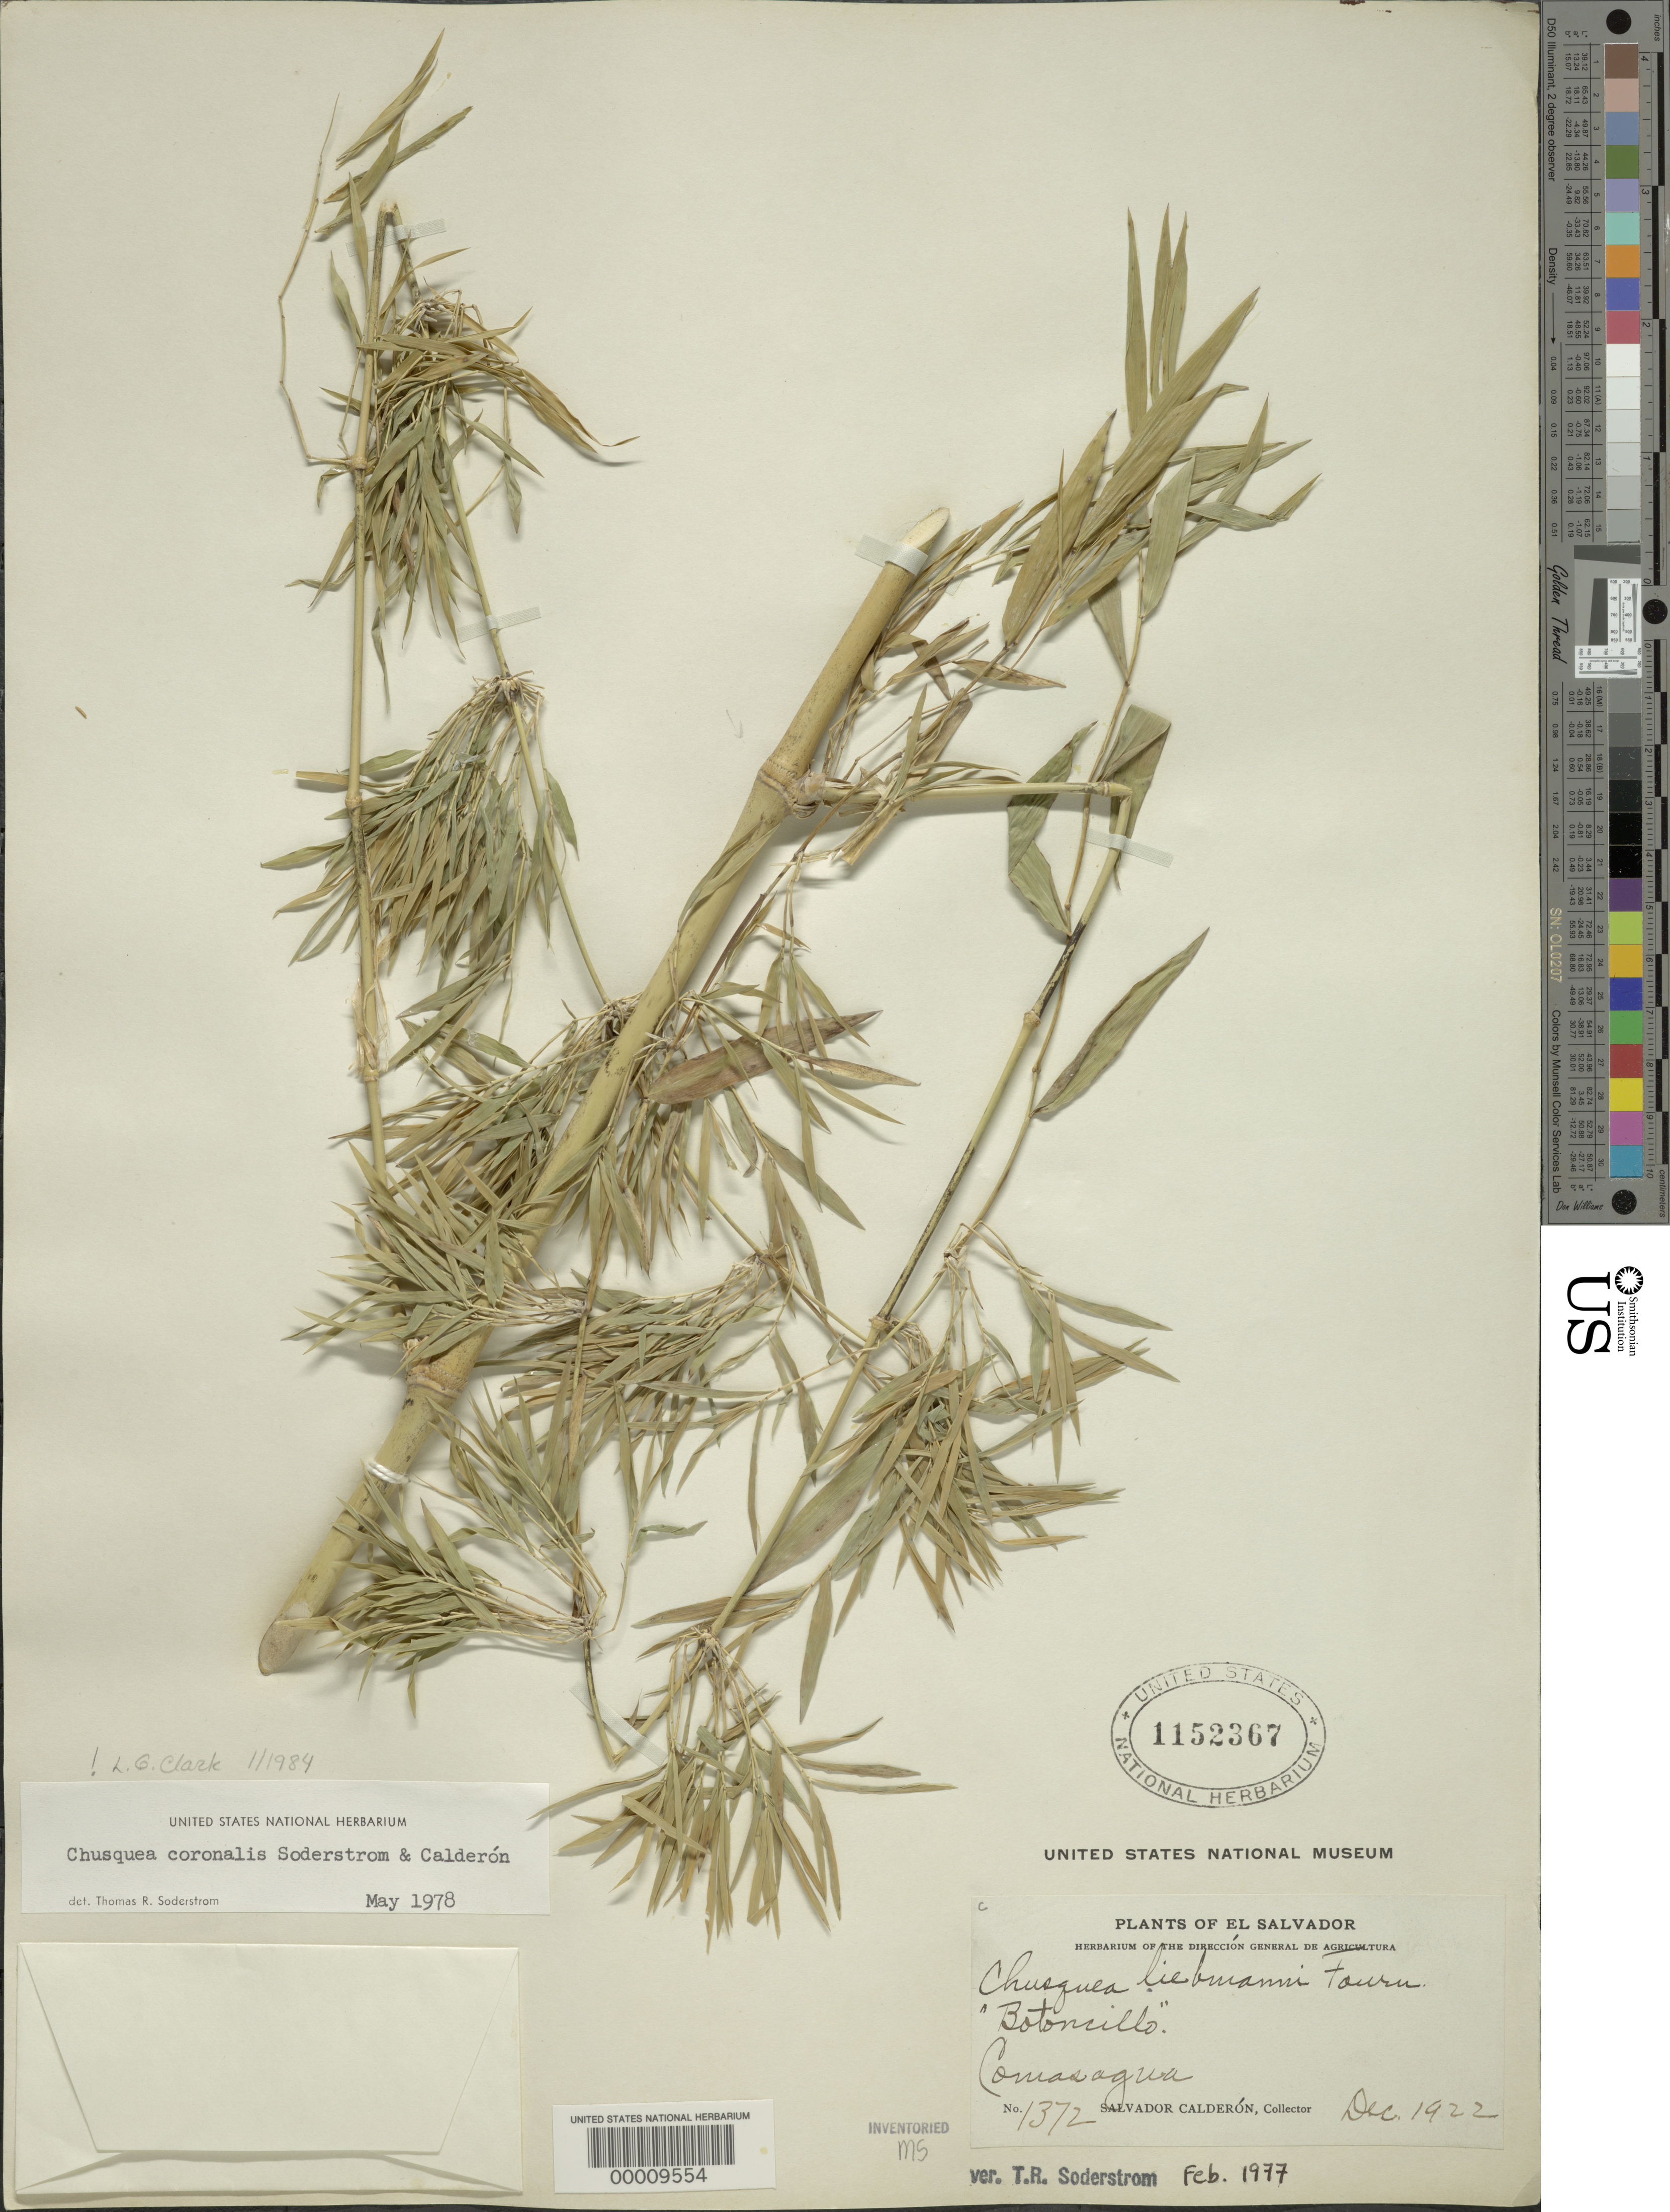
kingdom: Plantae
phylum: Tracheophyta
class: Liliopsida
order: Poales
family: Poaceae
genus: Chusquea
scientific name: Chusquea coronalis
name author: Soderstr. & C. E. Calderón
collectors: S. Calderón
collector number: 1372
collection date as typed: Dec 1922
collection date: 1922-12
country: Honduras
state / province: Comayagua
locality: Comayagua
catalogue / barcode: US 1152367